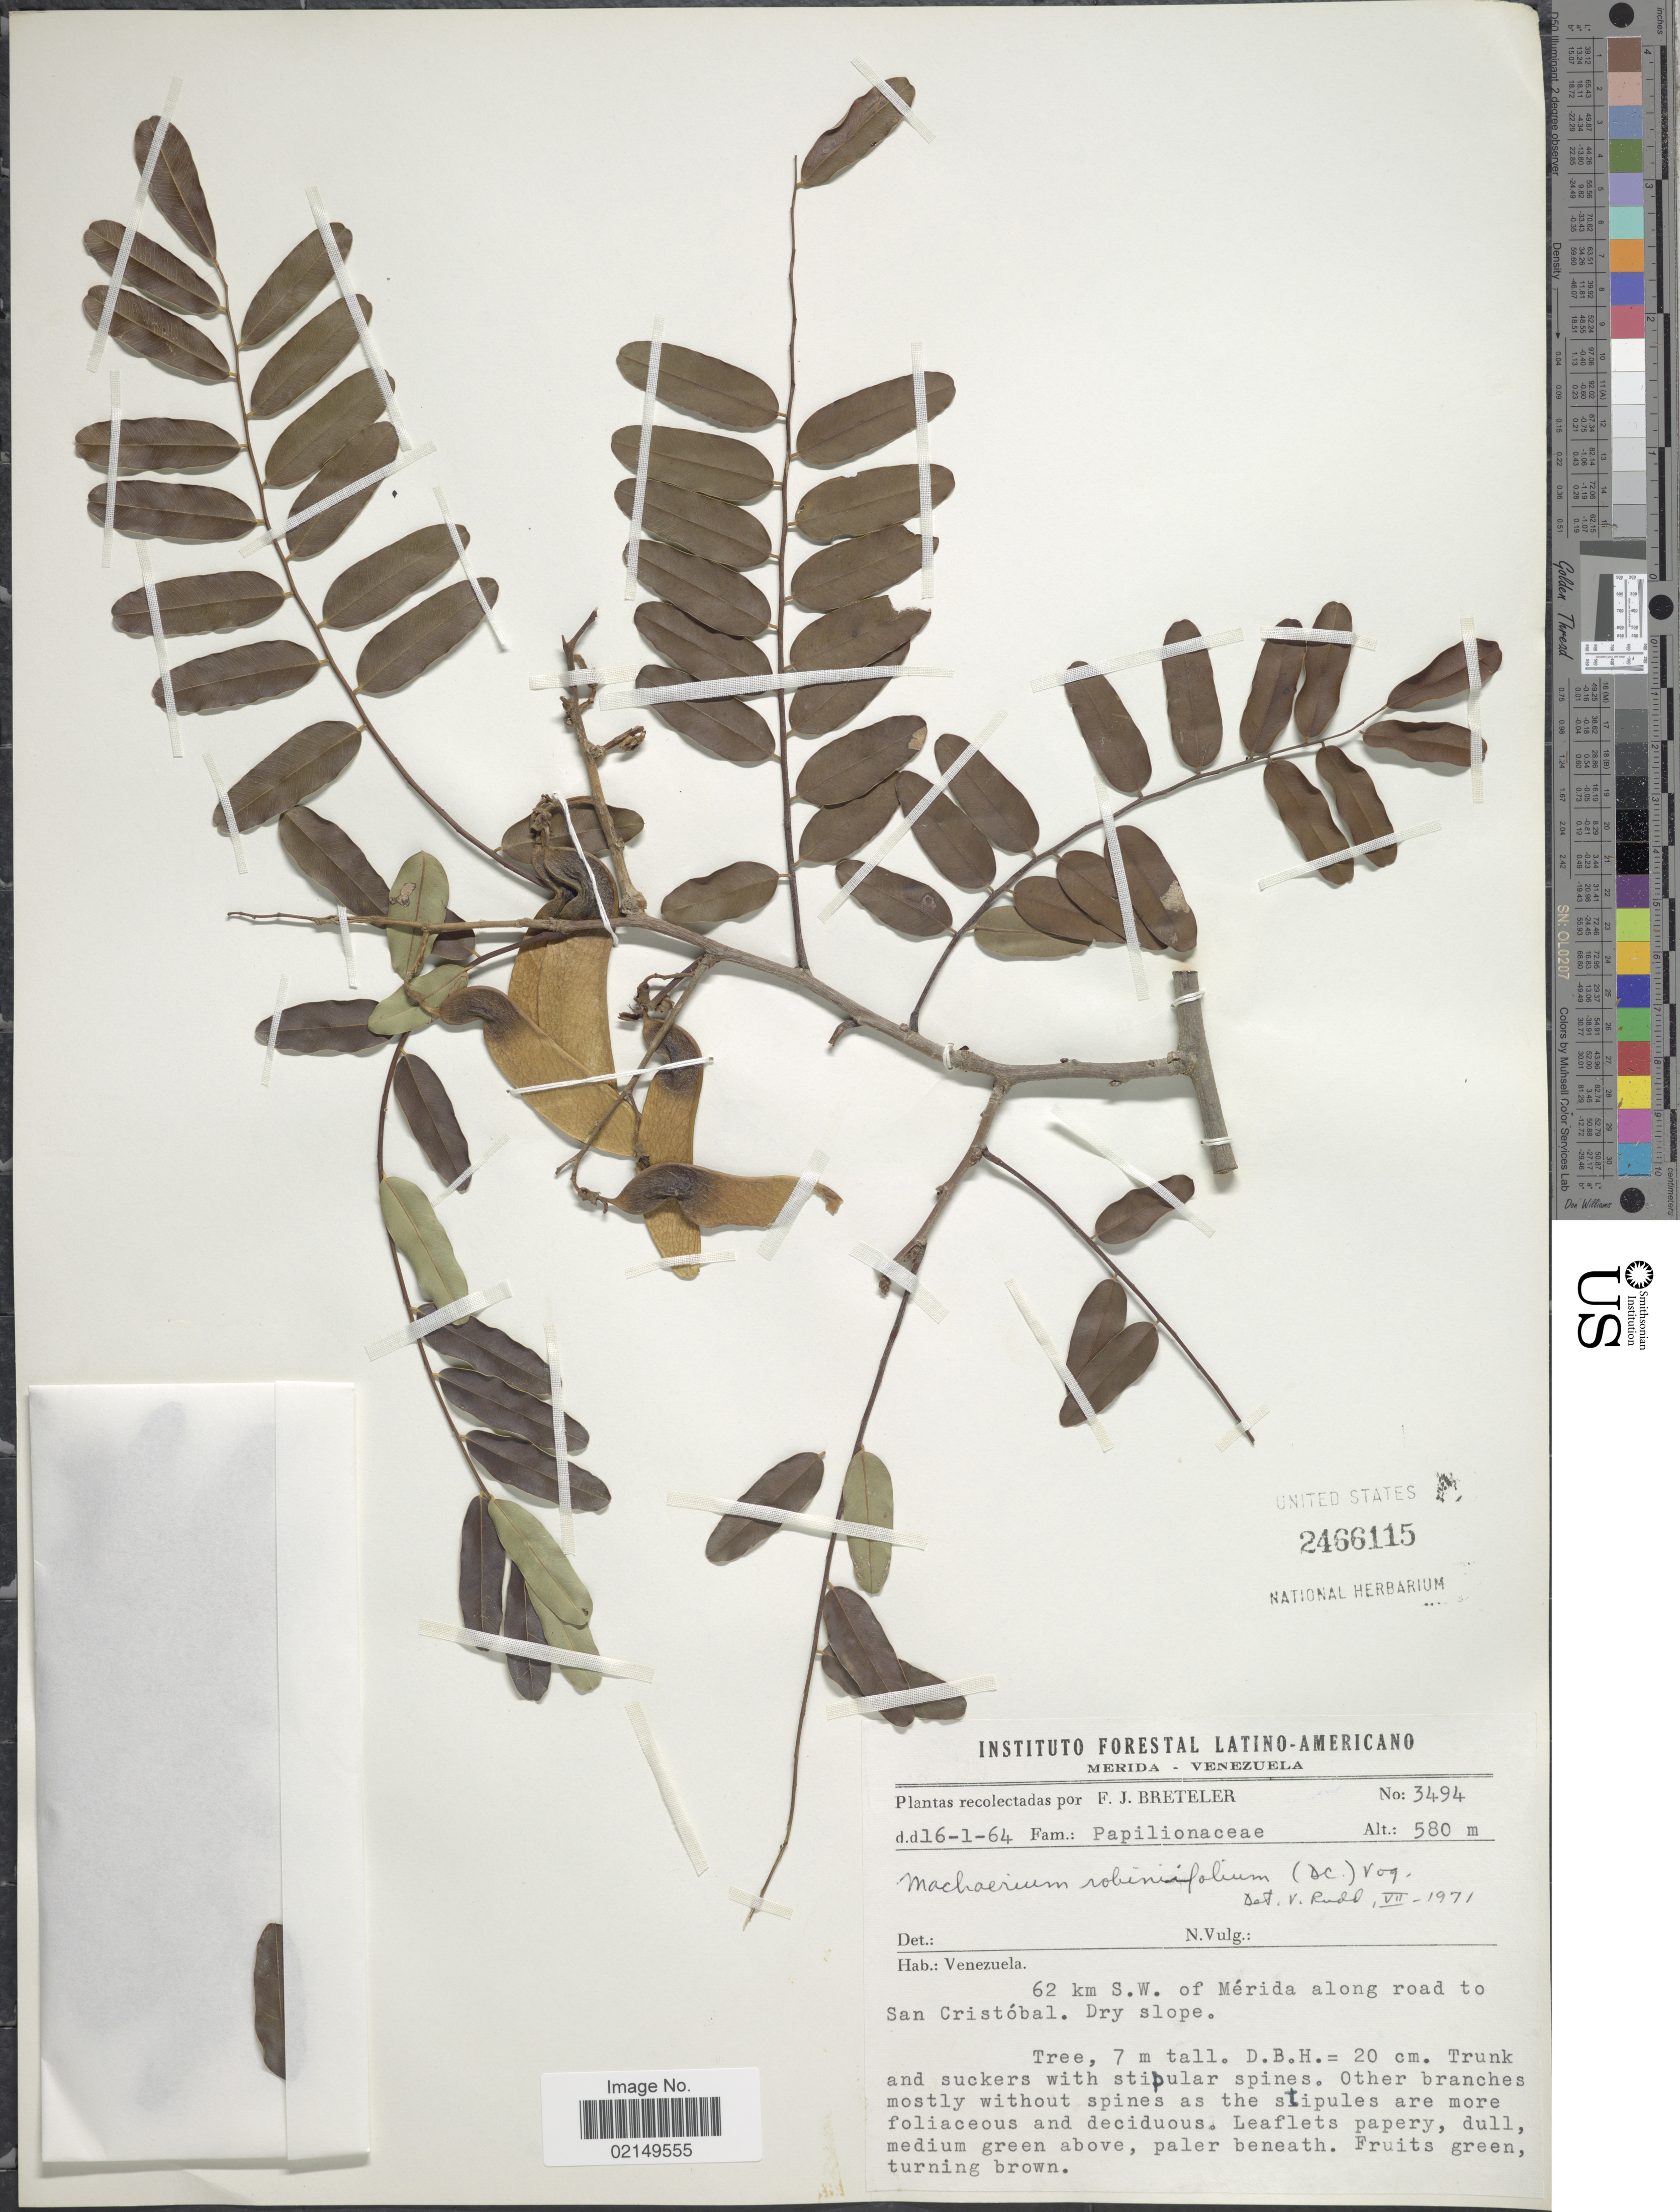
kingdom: Plantae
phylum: Tracheophyta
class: Magnoliopsida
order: Fabales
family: Fabaceae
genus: Machaerium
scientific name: Machaerium robinifolium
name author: (DC.) Vogel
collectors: F. J. Breteler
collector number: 3494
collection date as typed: Transcribed d/m/y: 16/1/64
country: Venezuela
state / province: Mérida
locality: Merida, Venezuela, 62 km. S.W. of Merida along road to San Cristobal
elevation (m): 580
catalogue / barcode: US 2466115